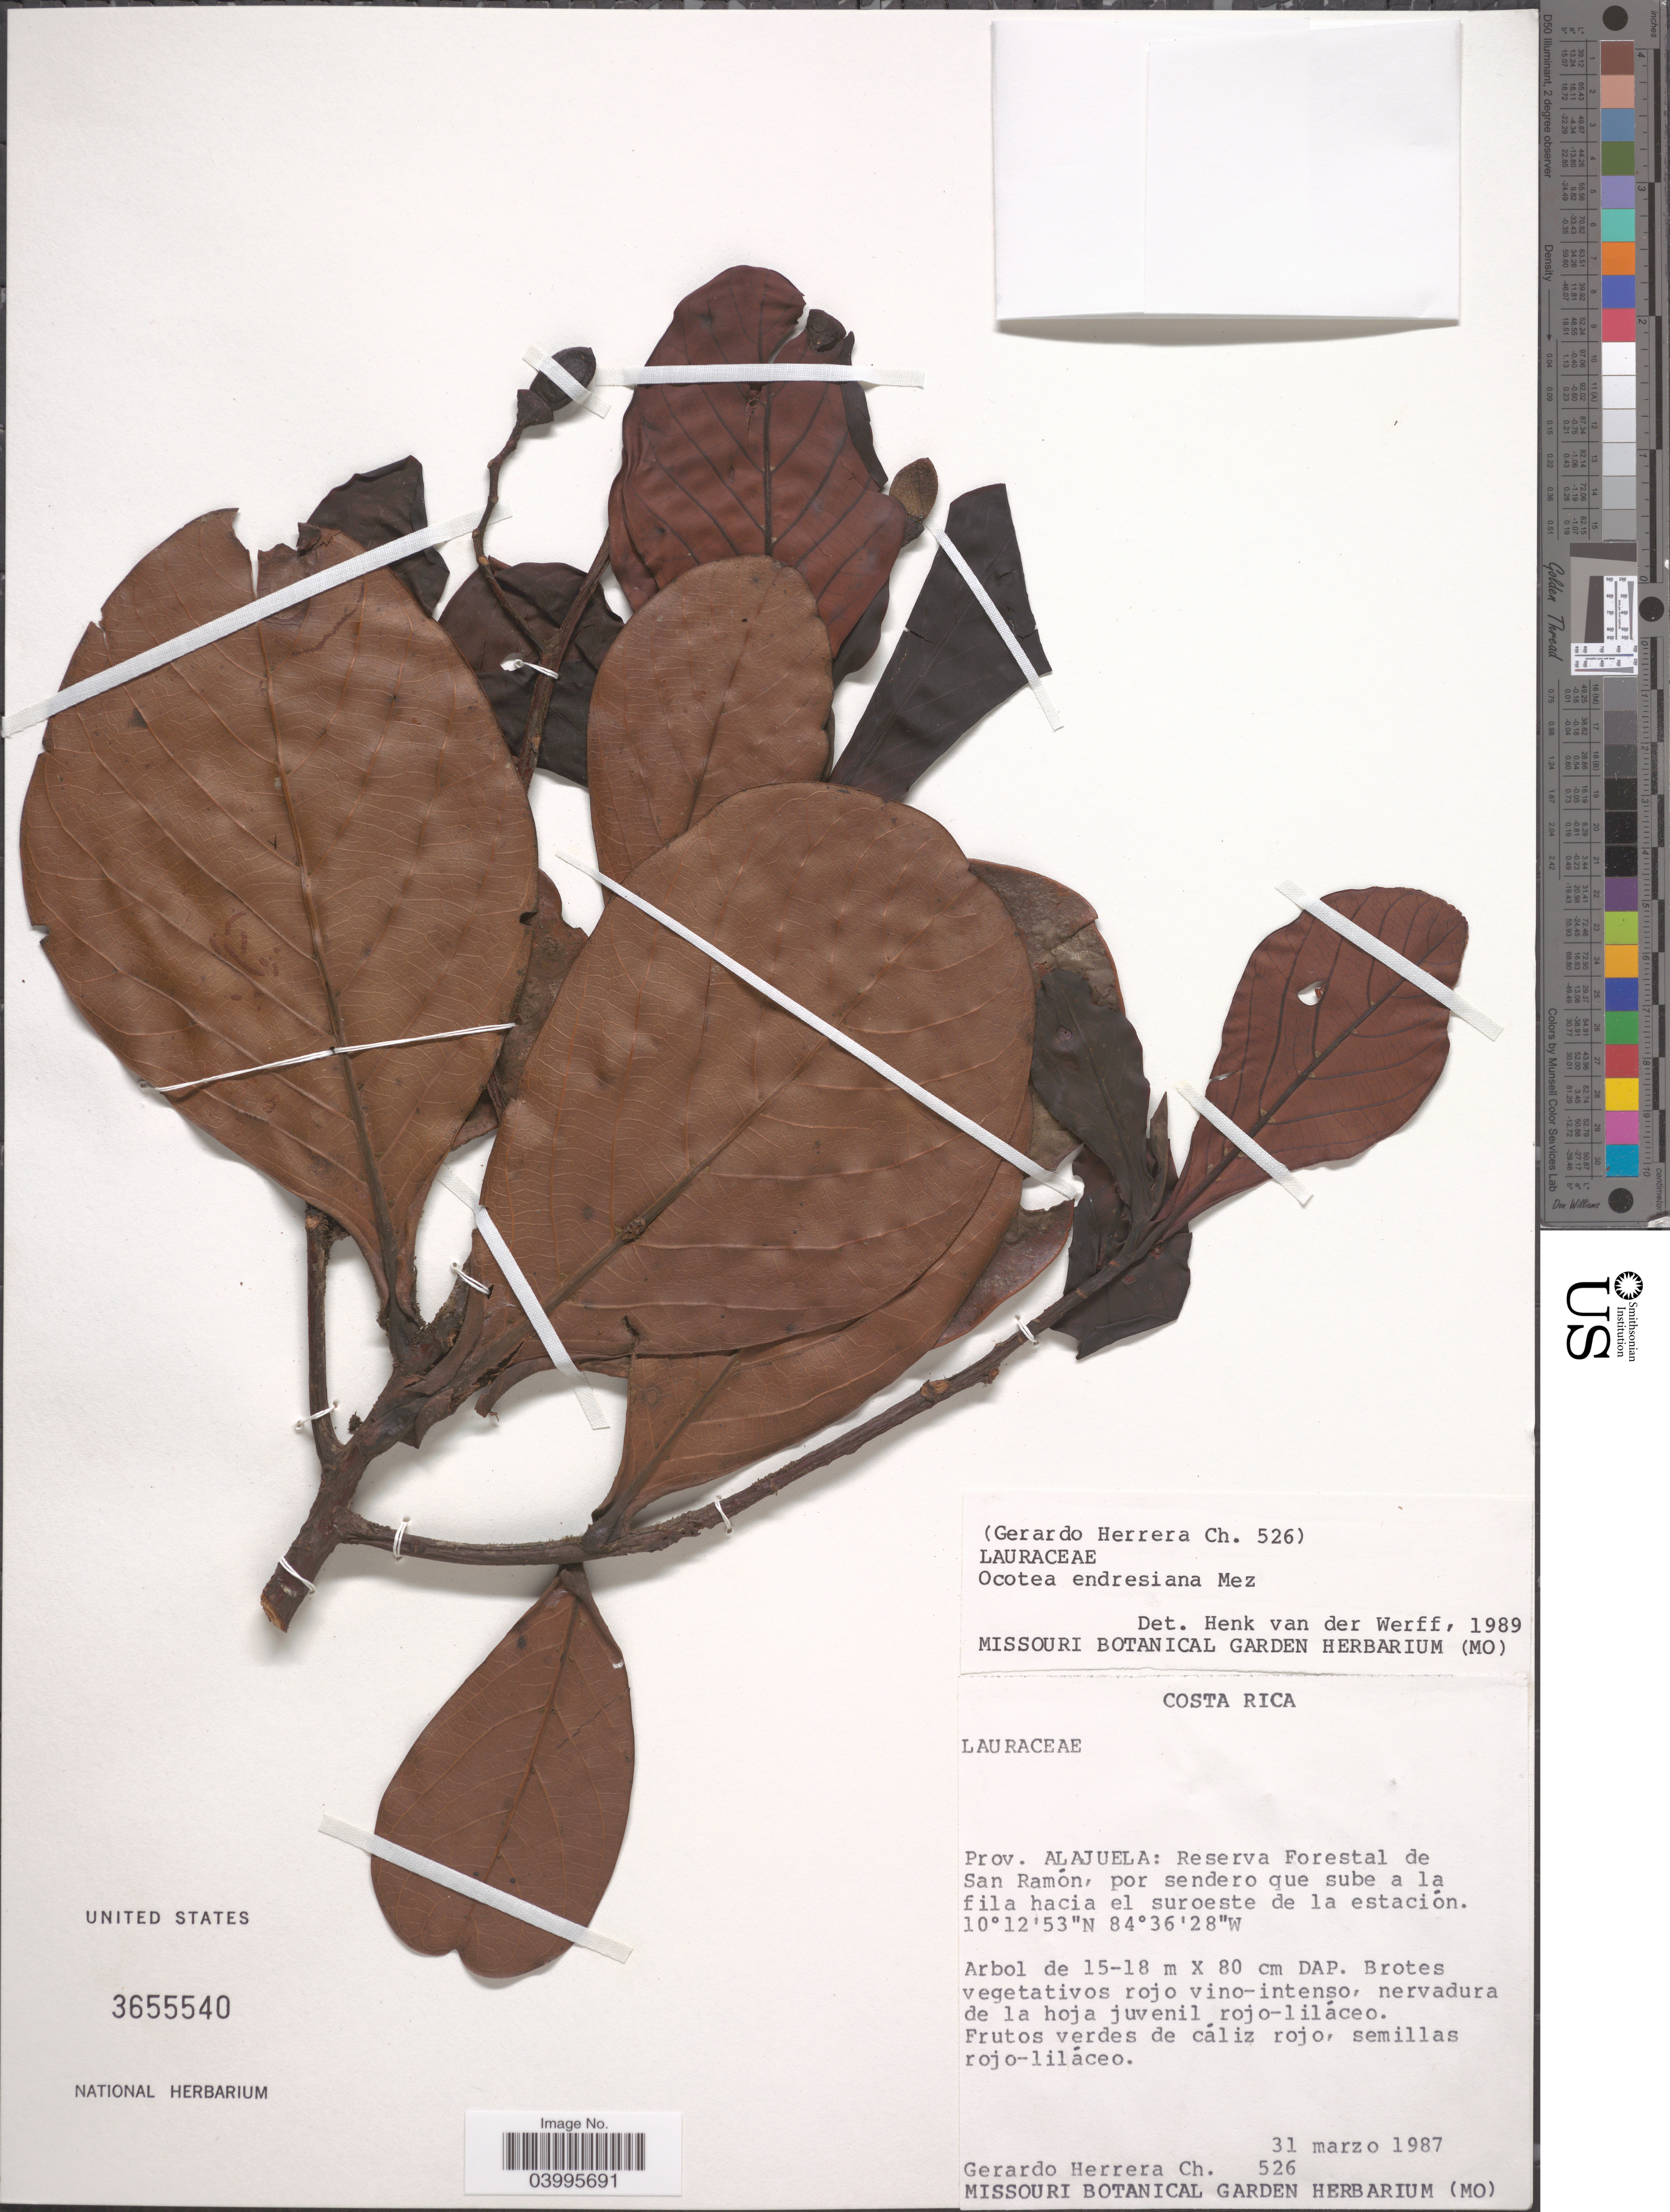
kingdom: Plantae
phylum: Tracheophyta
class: Magnoliopsida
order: Laurales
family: Lauraceae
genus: Ocotea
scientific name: Ocotea endresiana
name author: Mez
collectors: G. Herrera Ch.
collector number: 526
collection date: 1987-03-31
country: Costa Rica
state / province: Alajuela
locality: Reserva Forestal de San Ramón, por sendero que sube a la fila hacia el suroeste de la estación.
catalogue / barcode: US 3655540